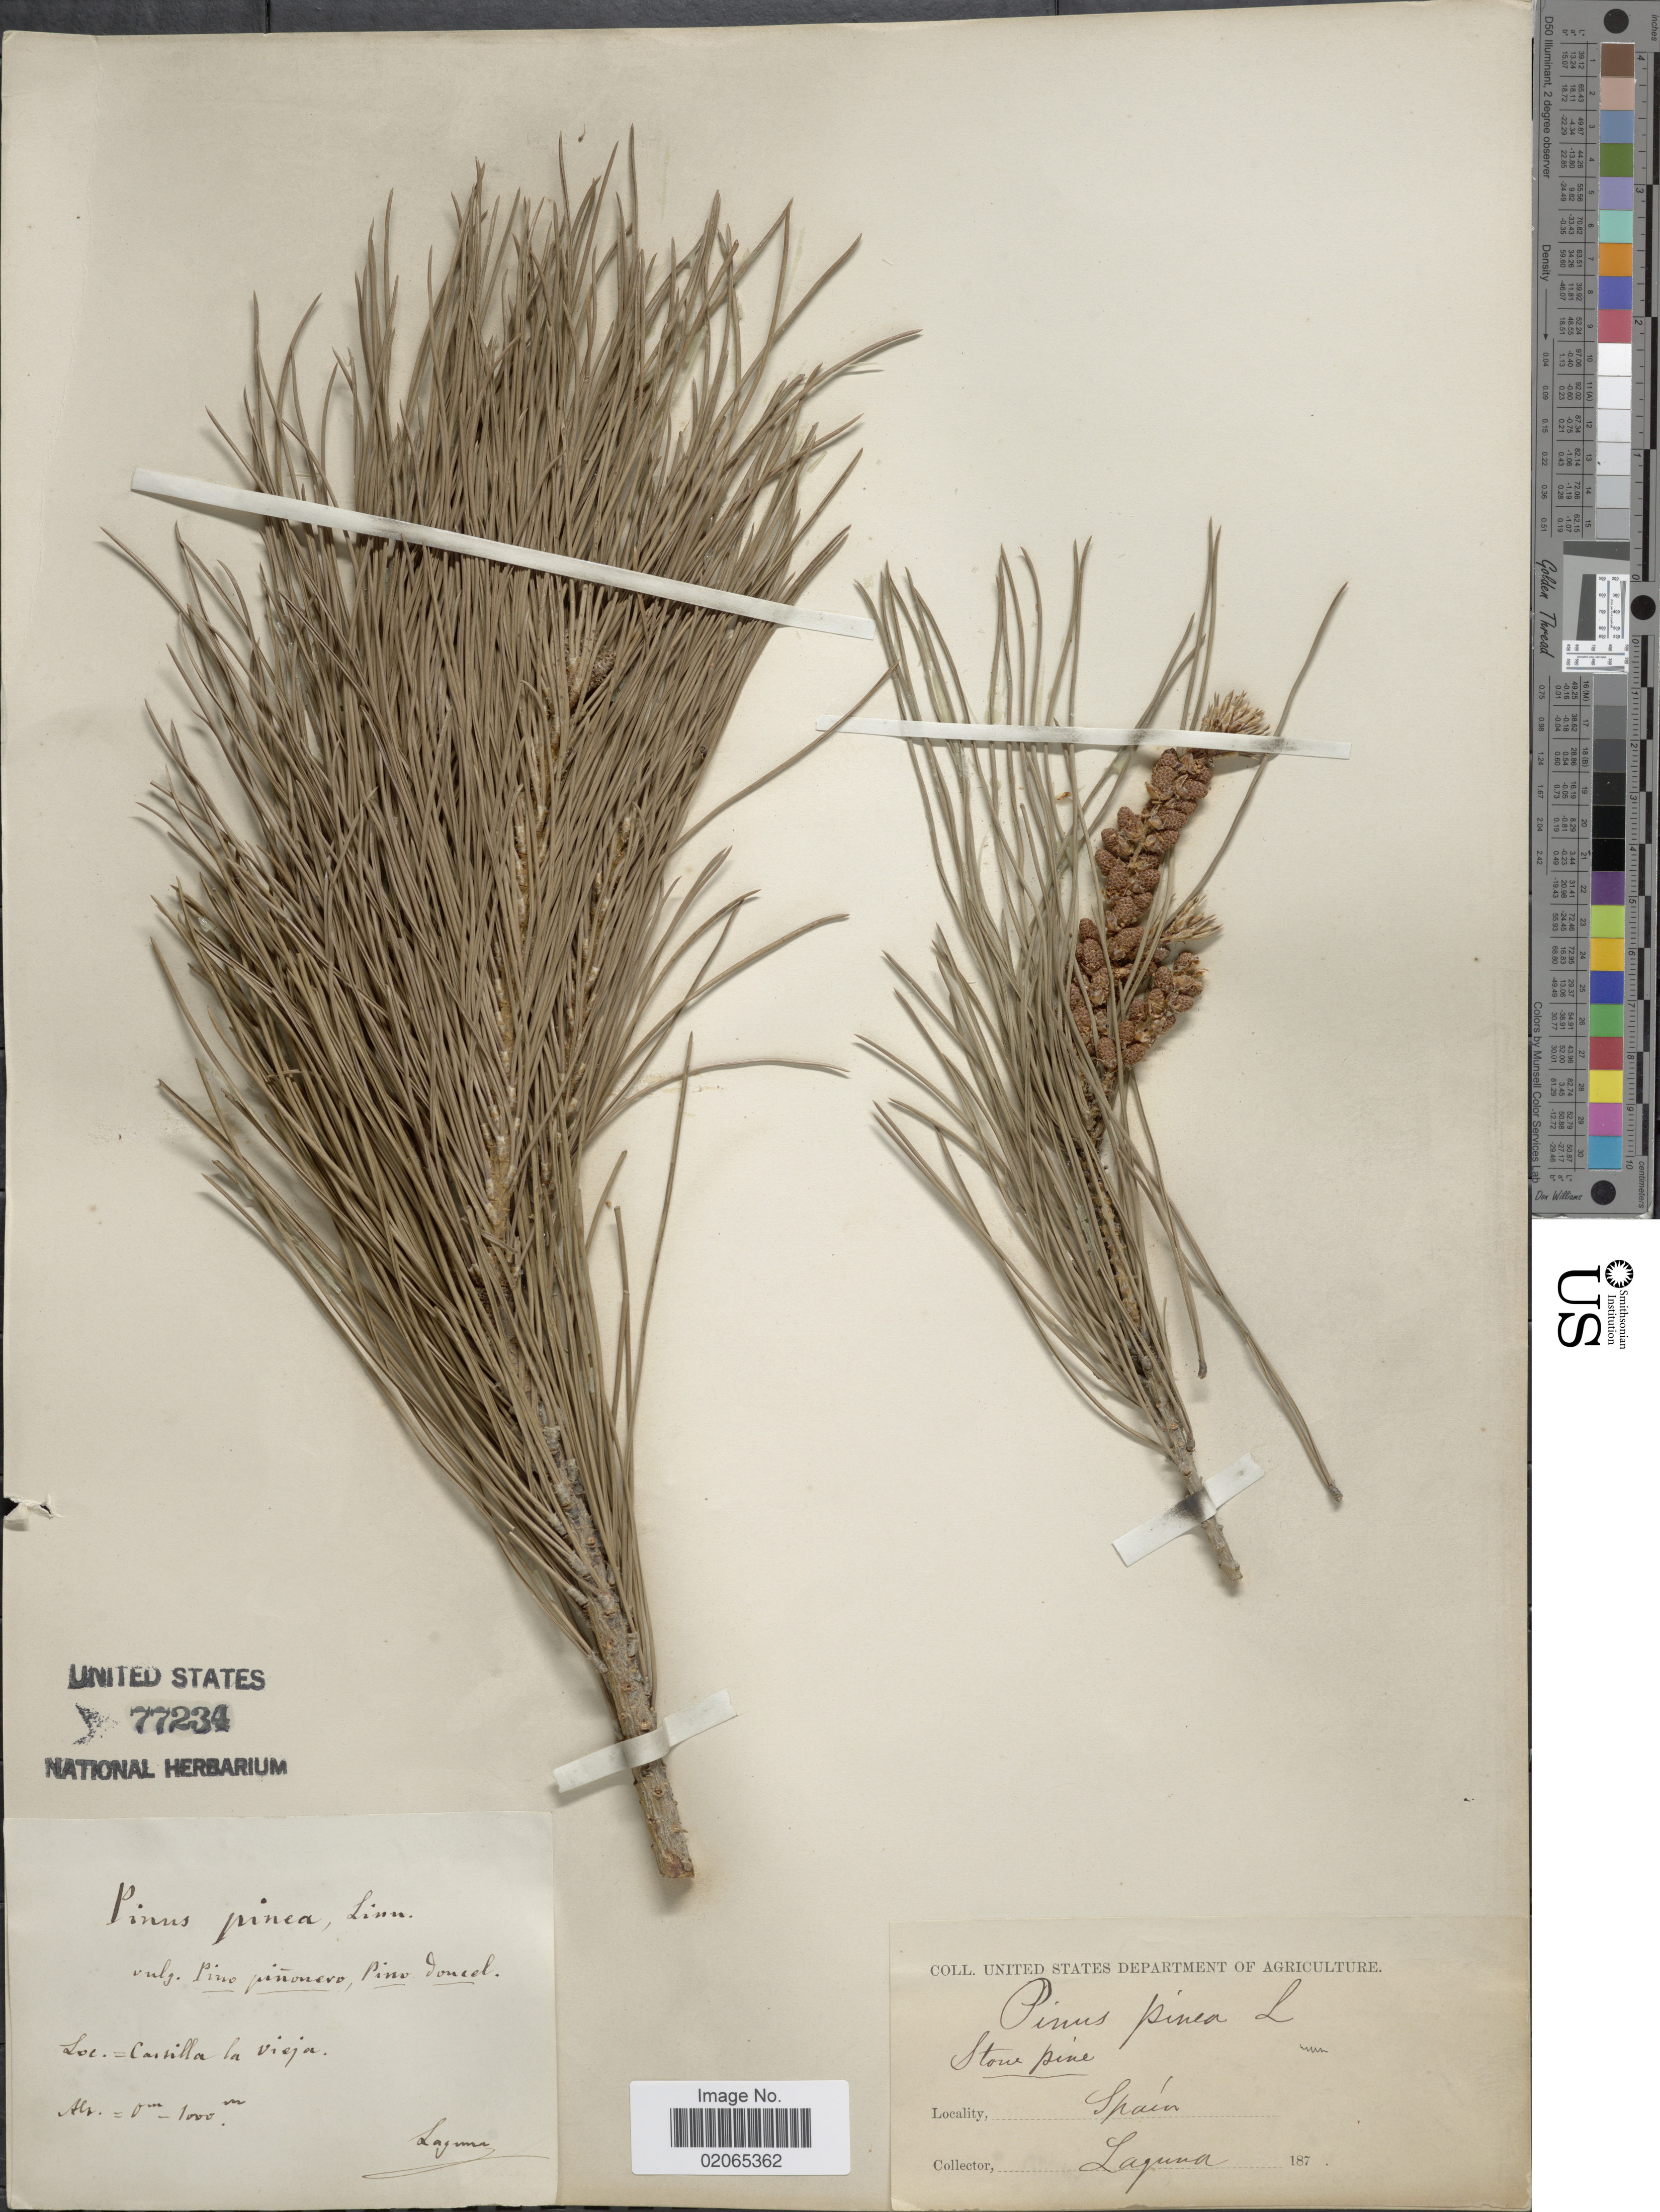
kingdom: Plantae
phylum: Tracheophyta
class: Pinopsida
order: Pinales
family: Pinaceae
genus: Pinus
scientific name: Pinus pinea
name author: L.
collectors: -. Laguna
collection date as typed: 187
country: Spain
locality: Castilla la Vieja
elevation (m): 0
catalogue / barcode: US 77234